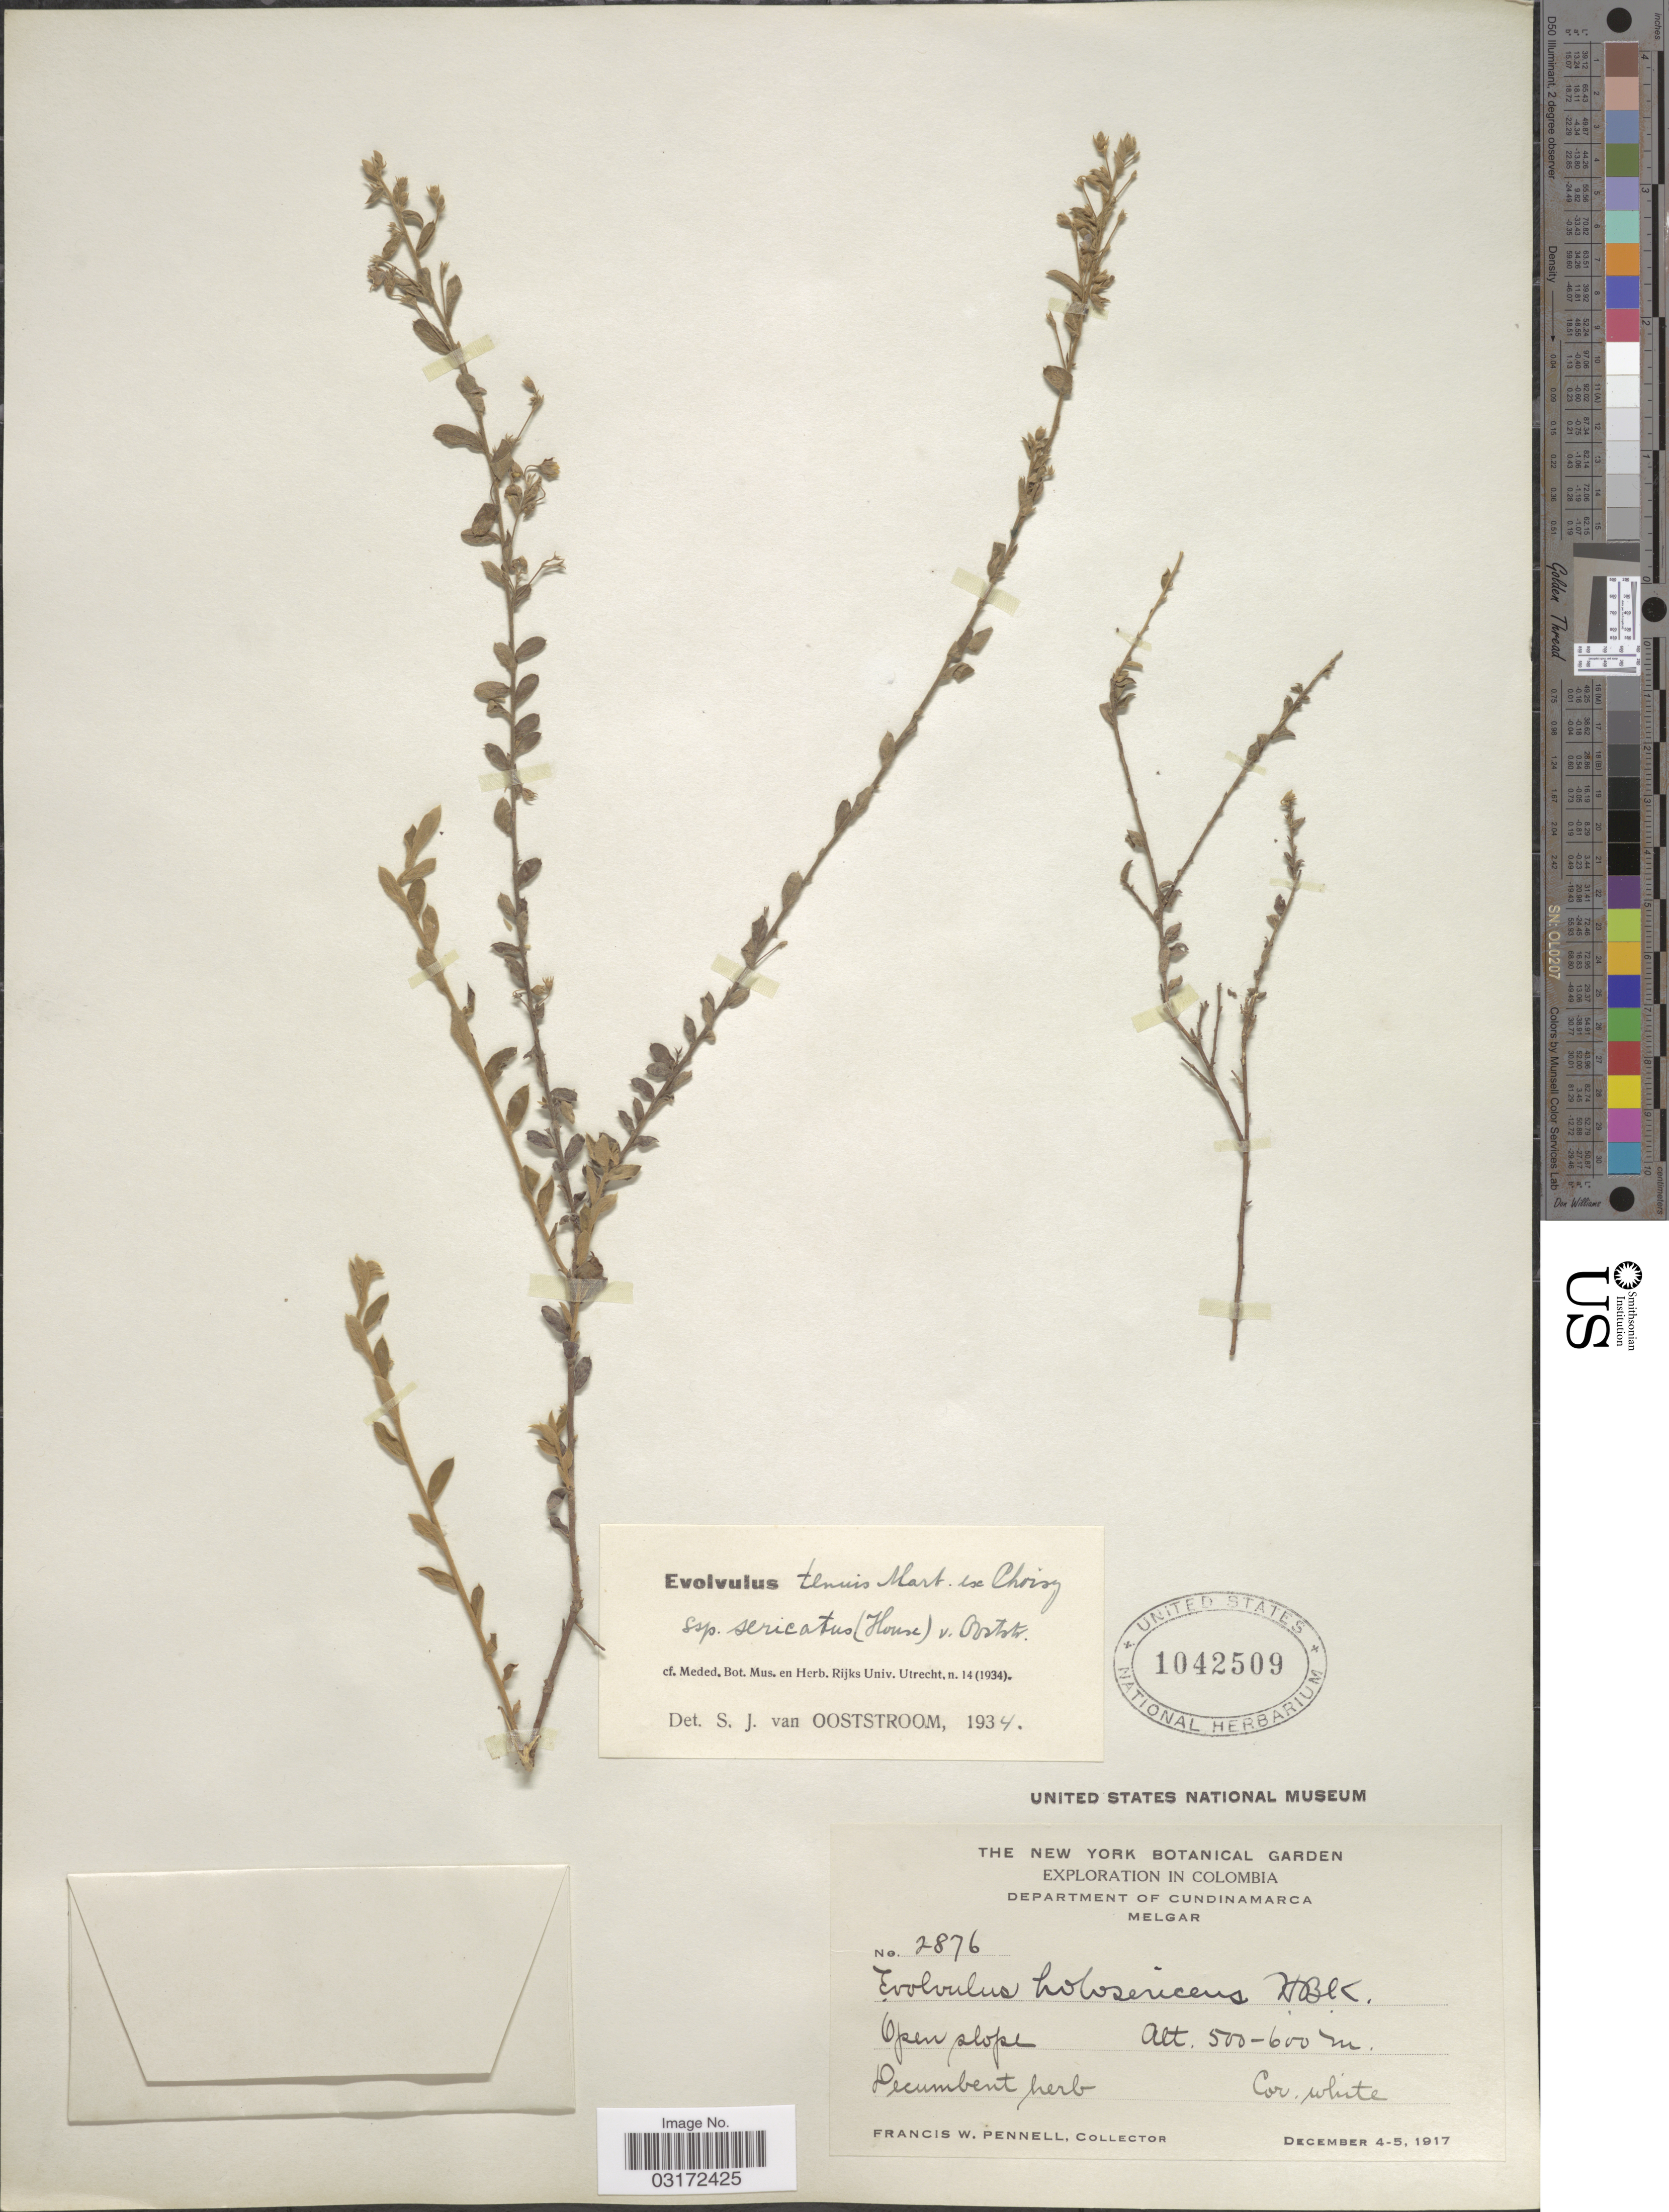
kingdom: Plantae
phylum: Tracheophyta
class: Magnoliopsida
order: Solanales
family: Convolvulaceae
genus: Evolvulus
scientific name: Evolvulus tenuis subsp. sericatus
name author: (House) Ooststr.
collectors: F. W. Pennell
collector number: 2876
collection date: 1917-12-04/1917-12-05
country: Colombia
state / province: Cundinamarca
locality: Department of Cundinamarca, Melgar.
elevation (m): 500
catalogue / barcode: US 1042509